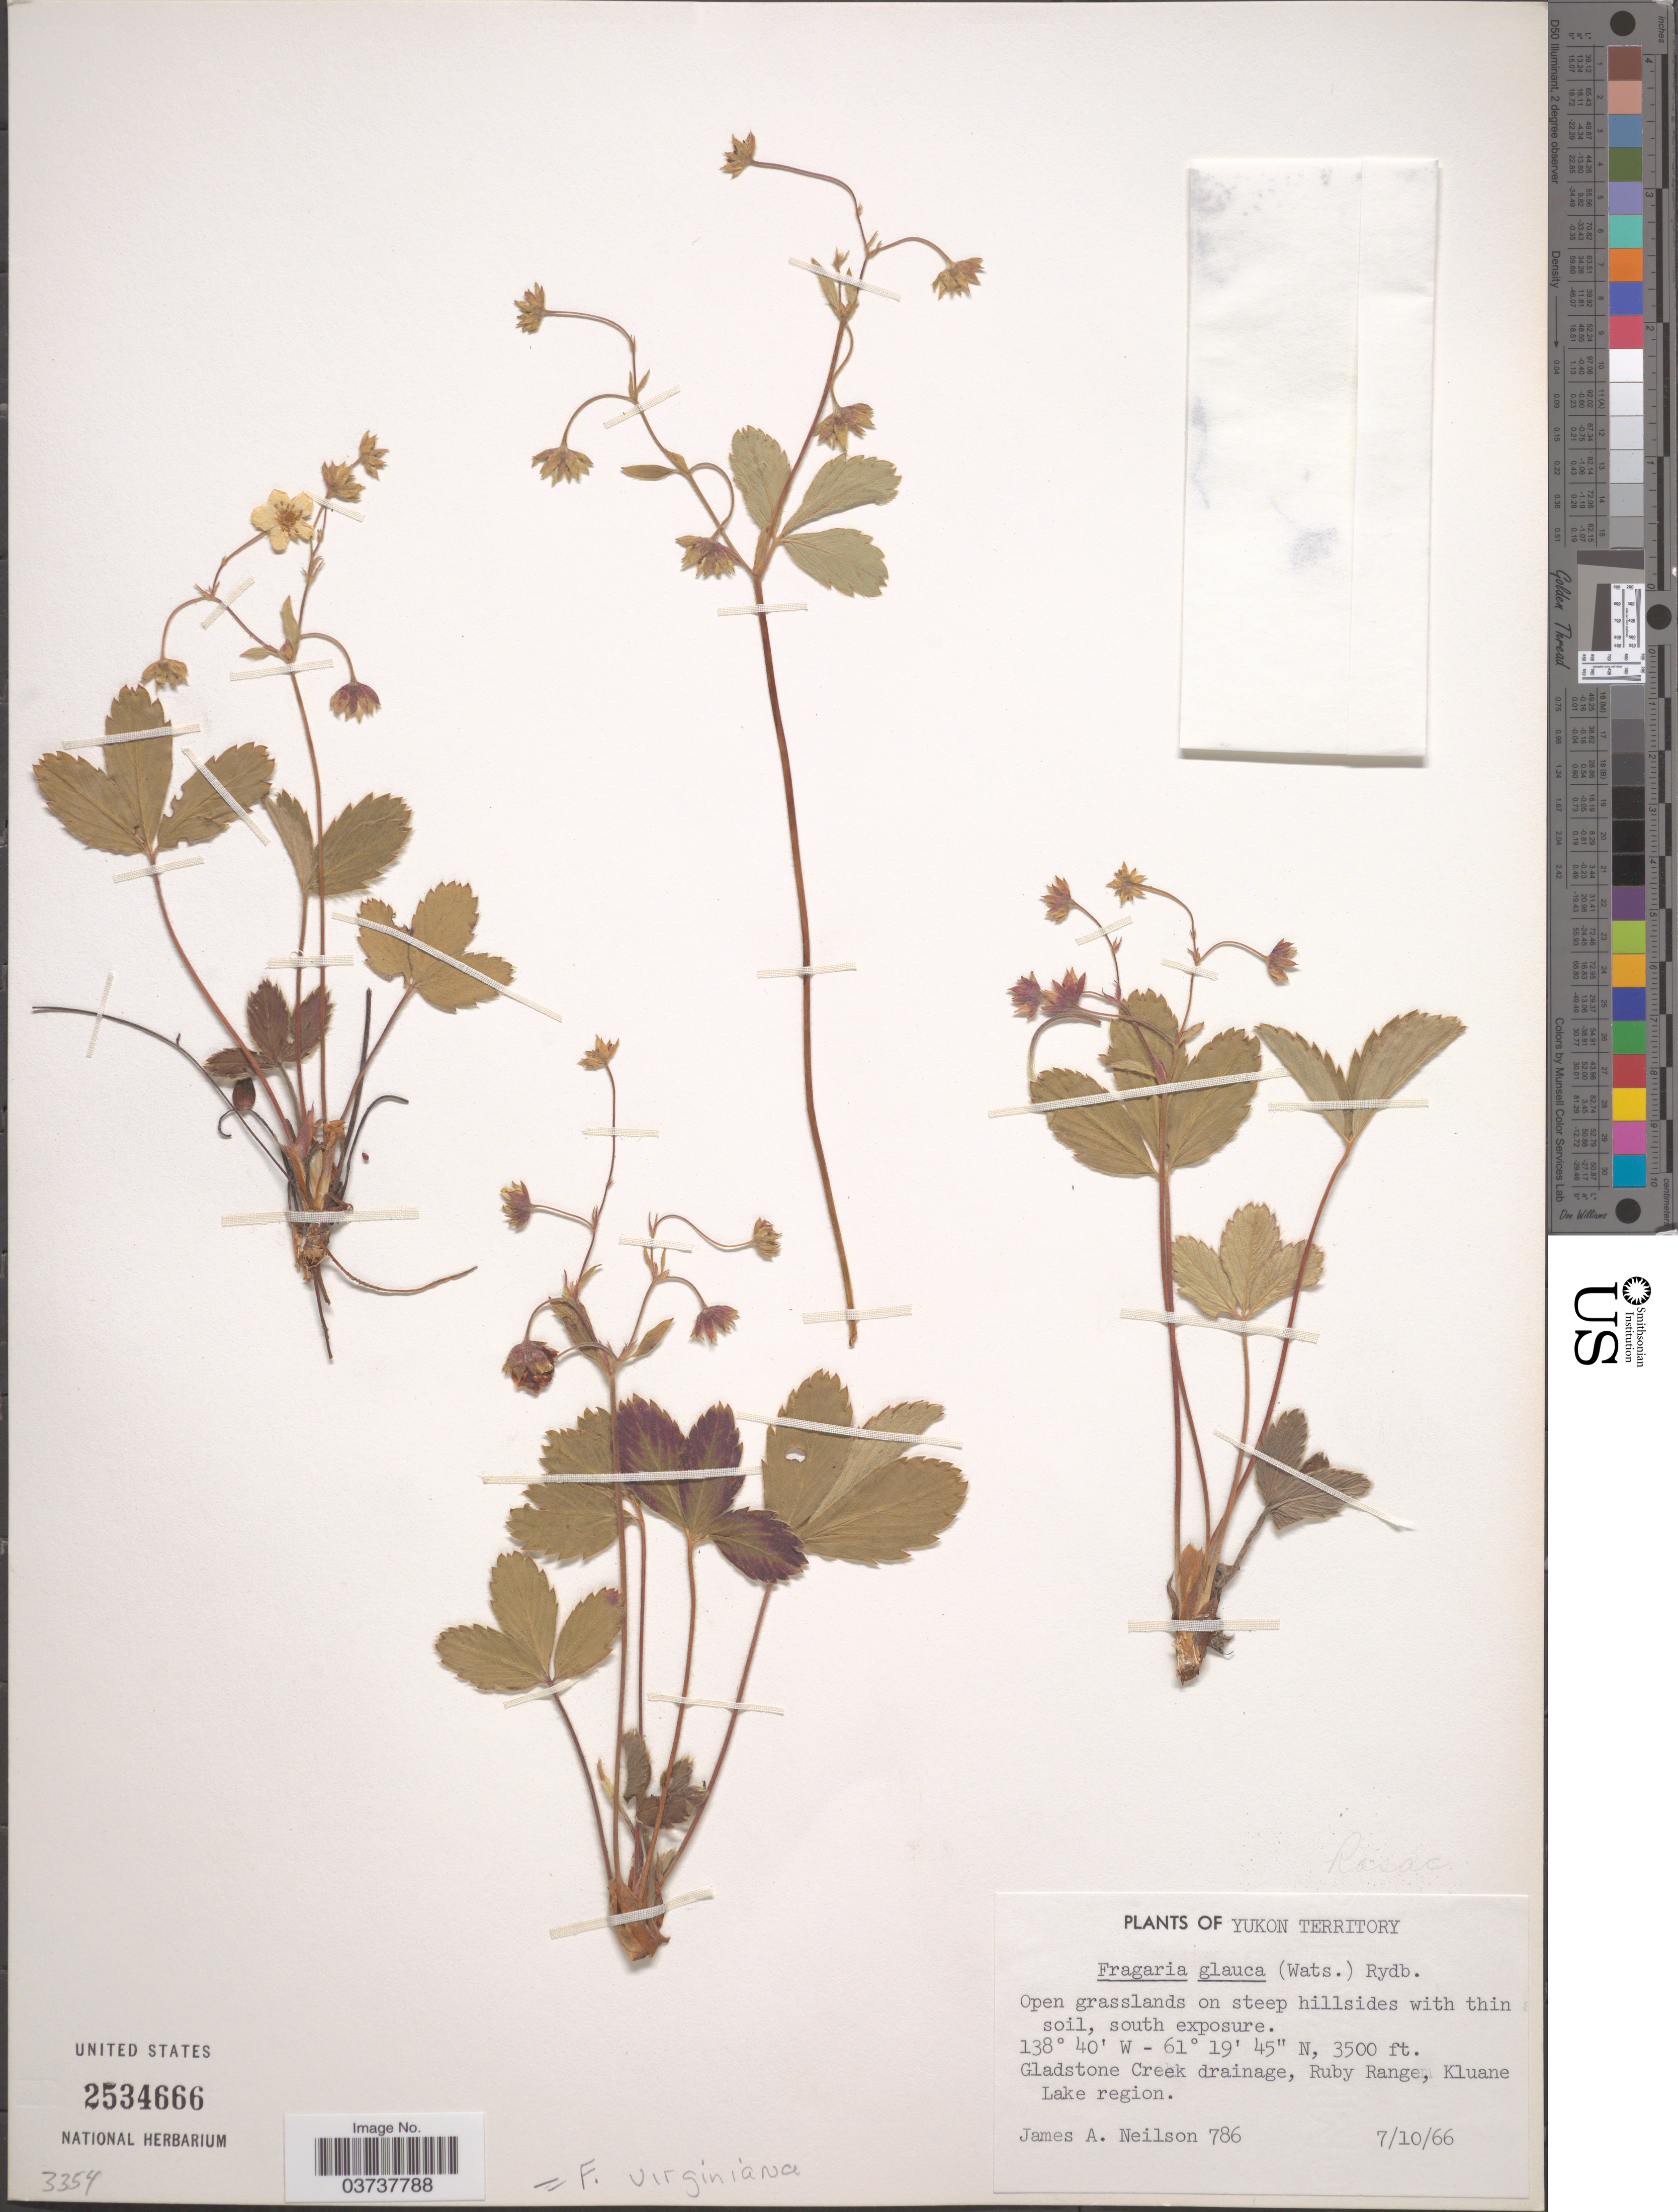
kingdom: Plantae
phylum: Tracheophyta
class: Magnoliopsida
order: Rosales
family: Rosaceae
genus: Fragaria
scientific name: Fragaria virginiana subsp. glauca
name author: (S. Watson) Staudt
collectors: J. Neilson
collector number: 786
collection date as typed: Transcribed d/m/y: 7/10/66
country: Canada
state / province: Yukon Territory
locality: Gladstone Creek drainage, Ruby Range, Kluane Lake region.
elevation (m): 1067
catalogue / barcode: US 2534666